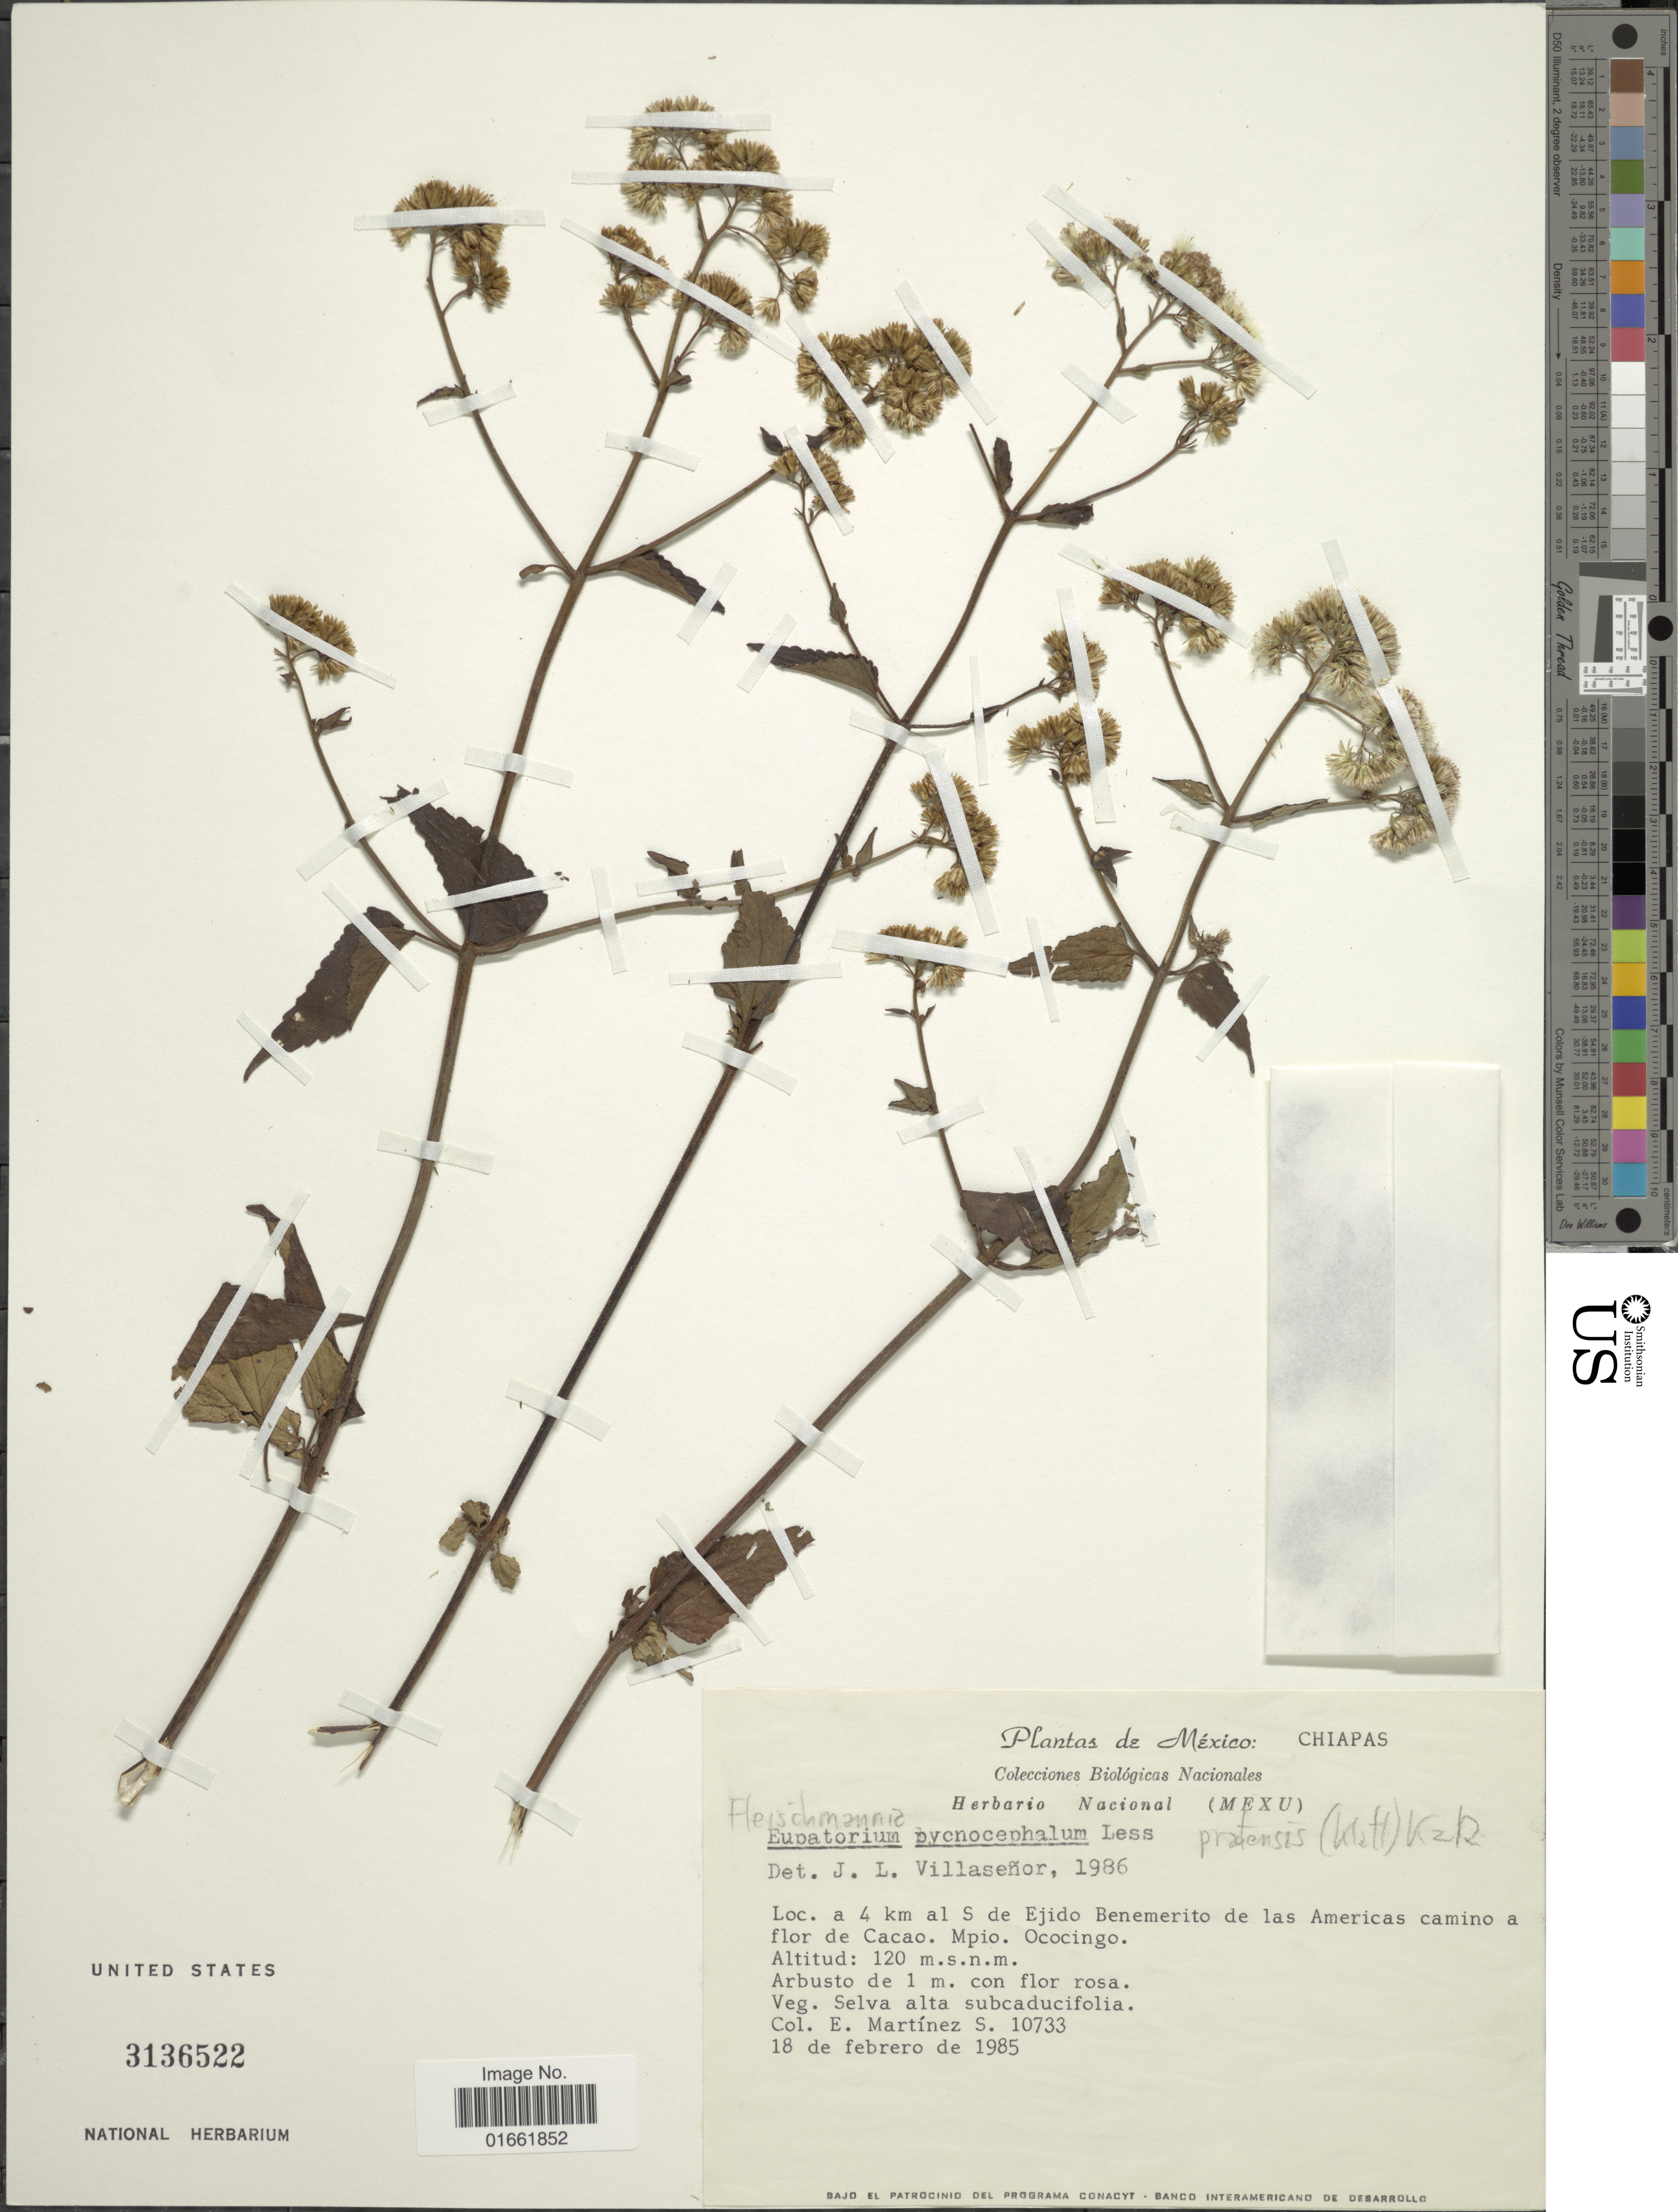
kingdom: Plantae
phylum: Tracheophyta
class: Magnoliopsida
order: Asterales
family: Asteraceae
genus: Fleischmannia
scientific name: Fleischmannia pratensis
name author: (Klatt) R.M. King & H. Rob.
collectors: E. M. Martínez S.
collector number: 10733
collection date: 1985-02-18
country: Mexico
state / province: Chiapas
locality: A 4 km al S de Ejido Benemerito de las Americas camino a flor de Cacao. Mpio. Ococingo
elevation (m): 120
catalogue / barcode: US 3136522